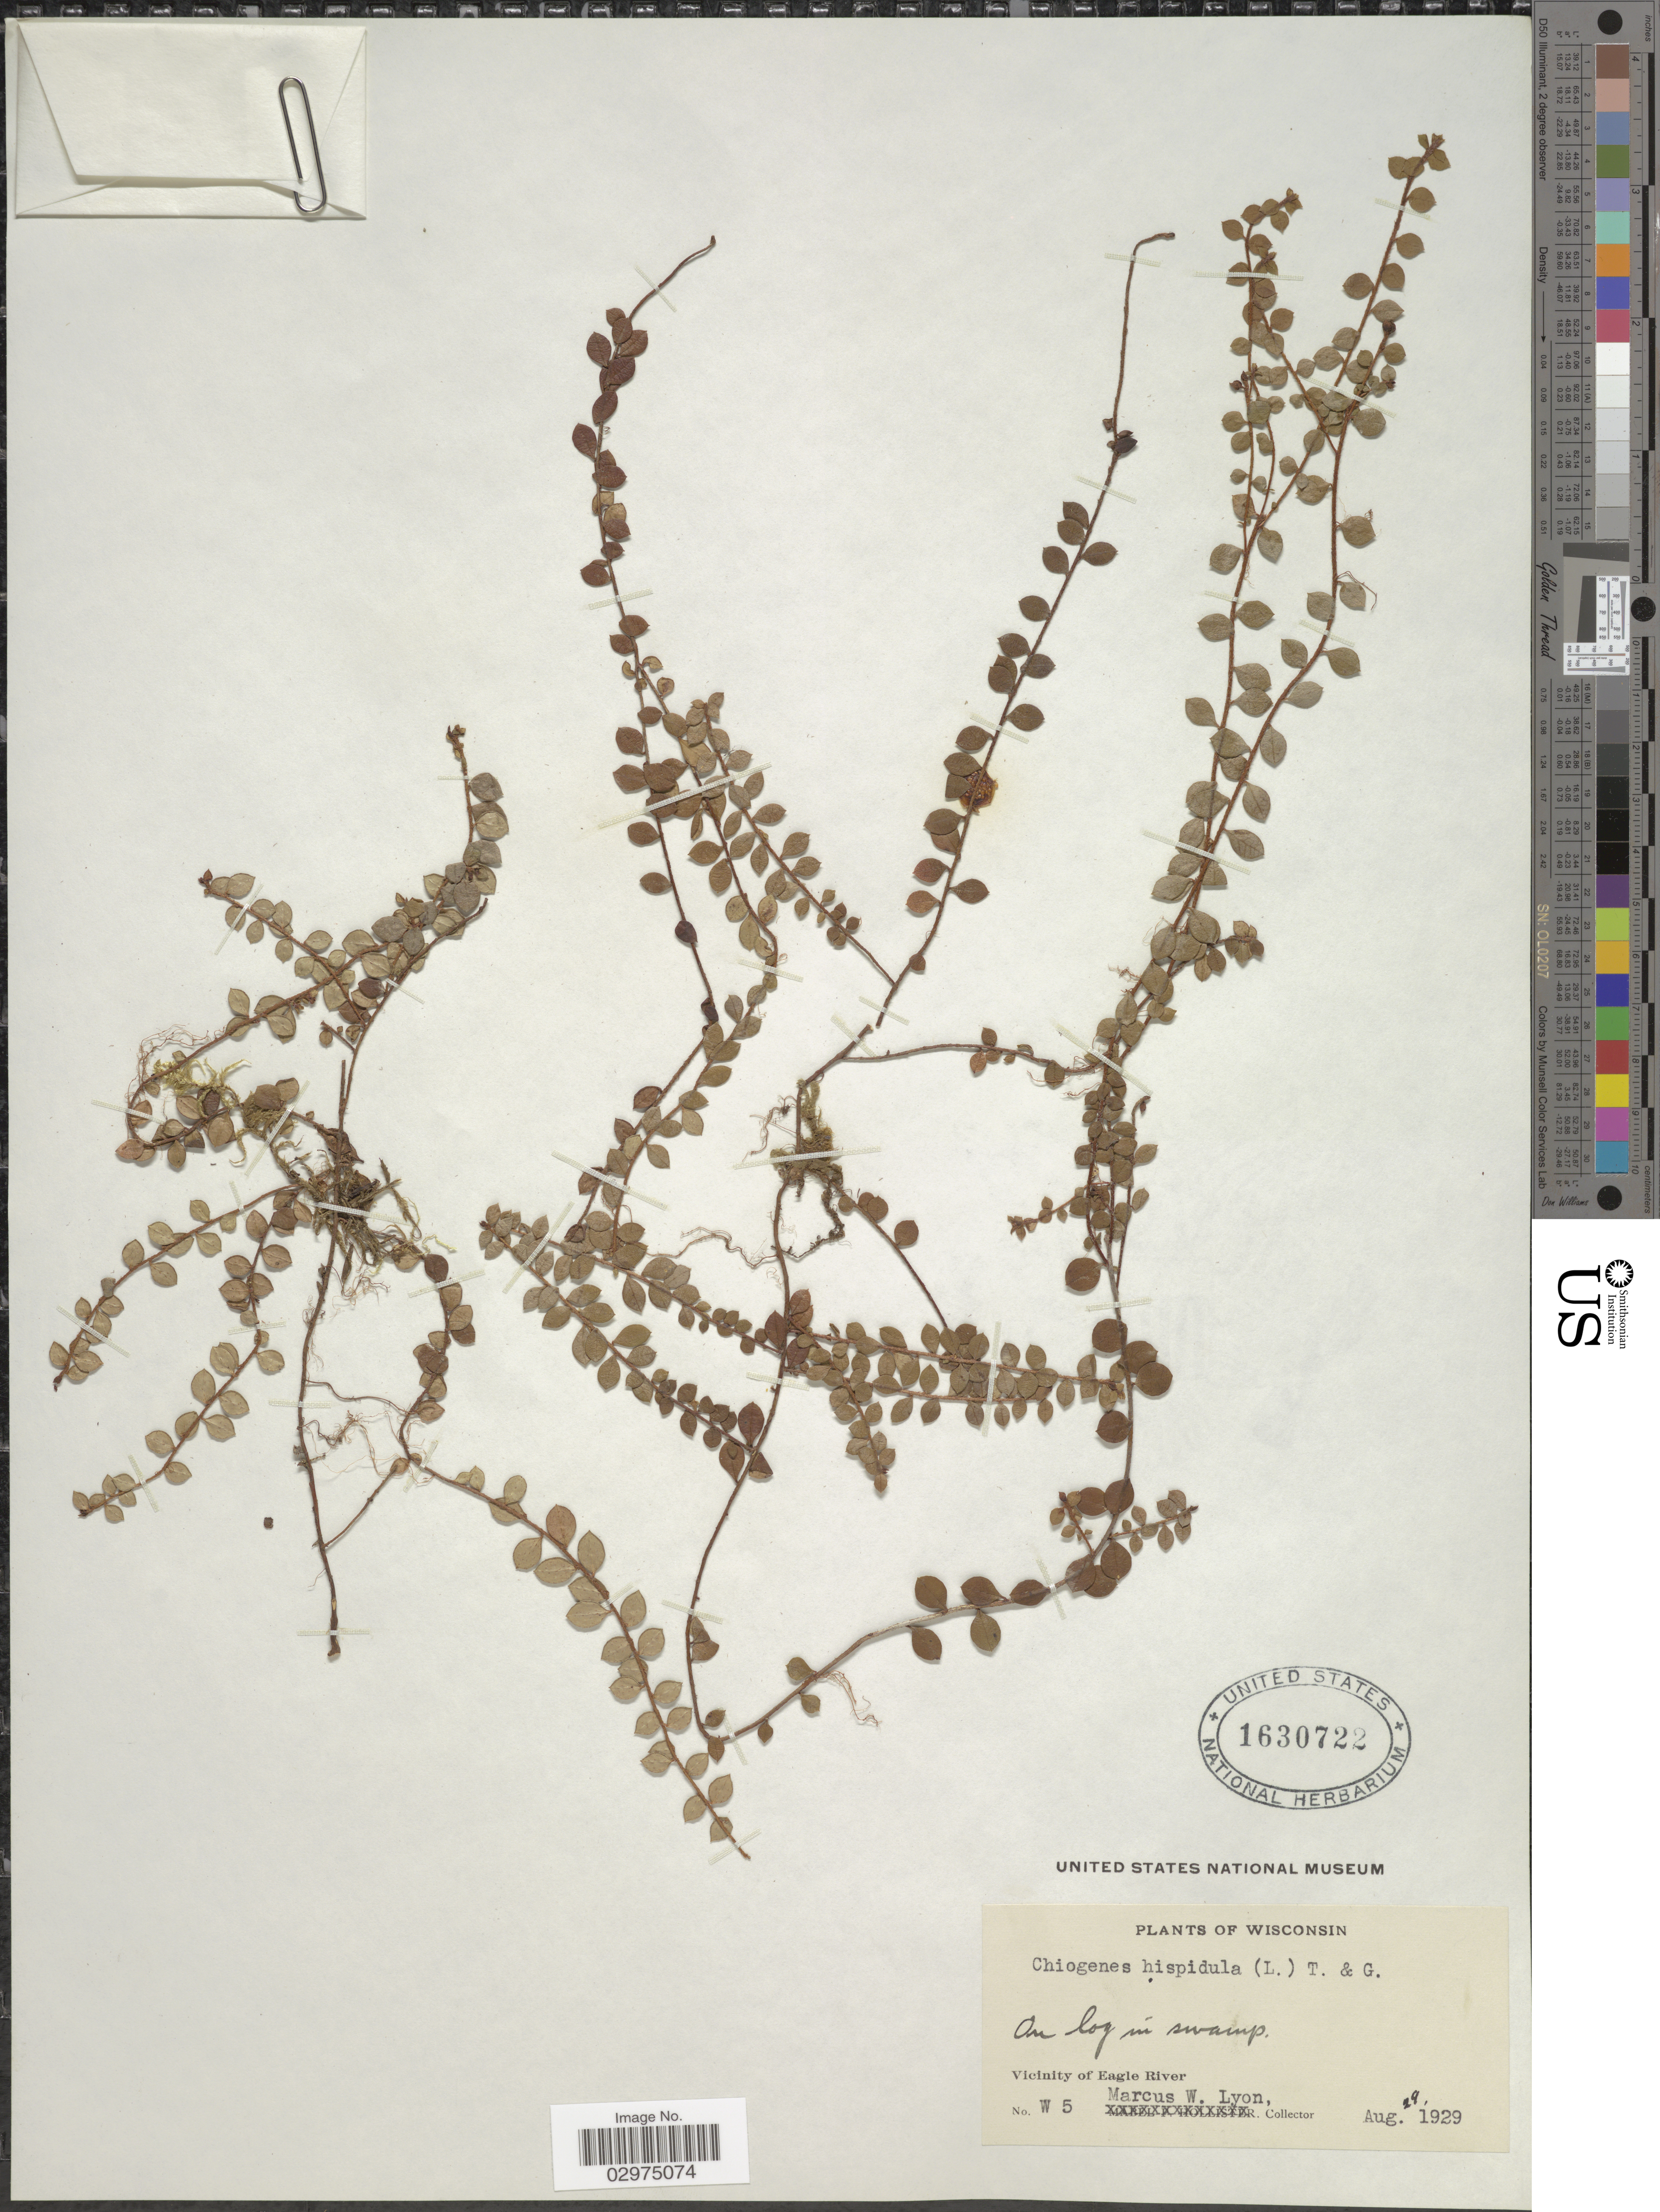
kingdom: Plantae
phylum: Tracheophyta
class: Magnoliopsida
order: Ericales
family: Ericaceae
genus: Gaultheria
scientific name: Gaultheria hispidula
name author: (L.) Muhl. ex Bigelow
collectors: M. W. Lyon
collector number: W 5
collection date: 1929-08-29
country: United States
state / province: Wisconsin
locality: Vicinity of Eagle River.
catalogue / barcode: US 1630722